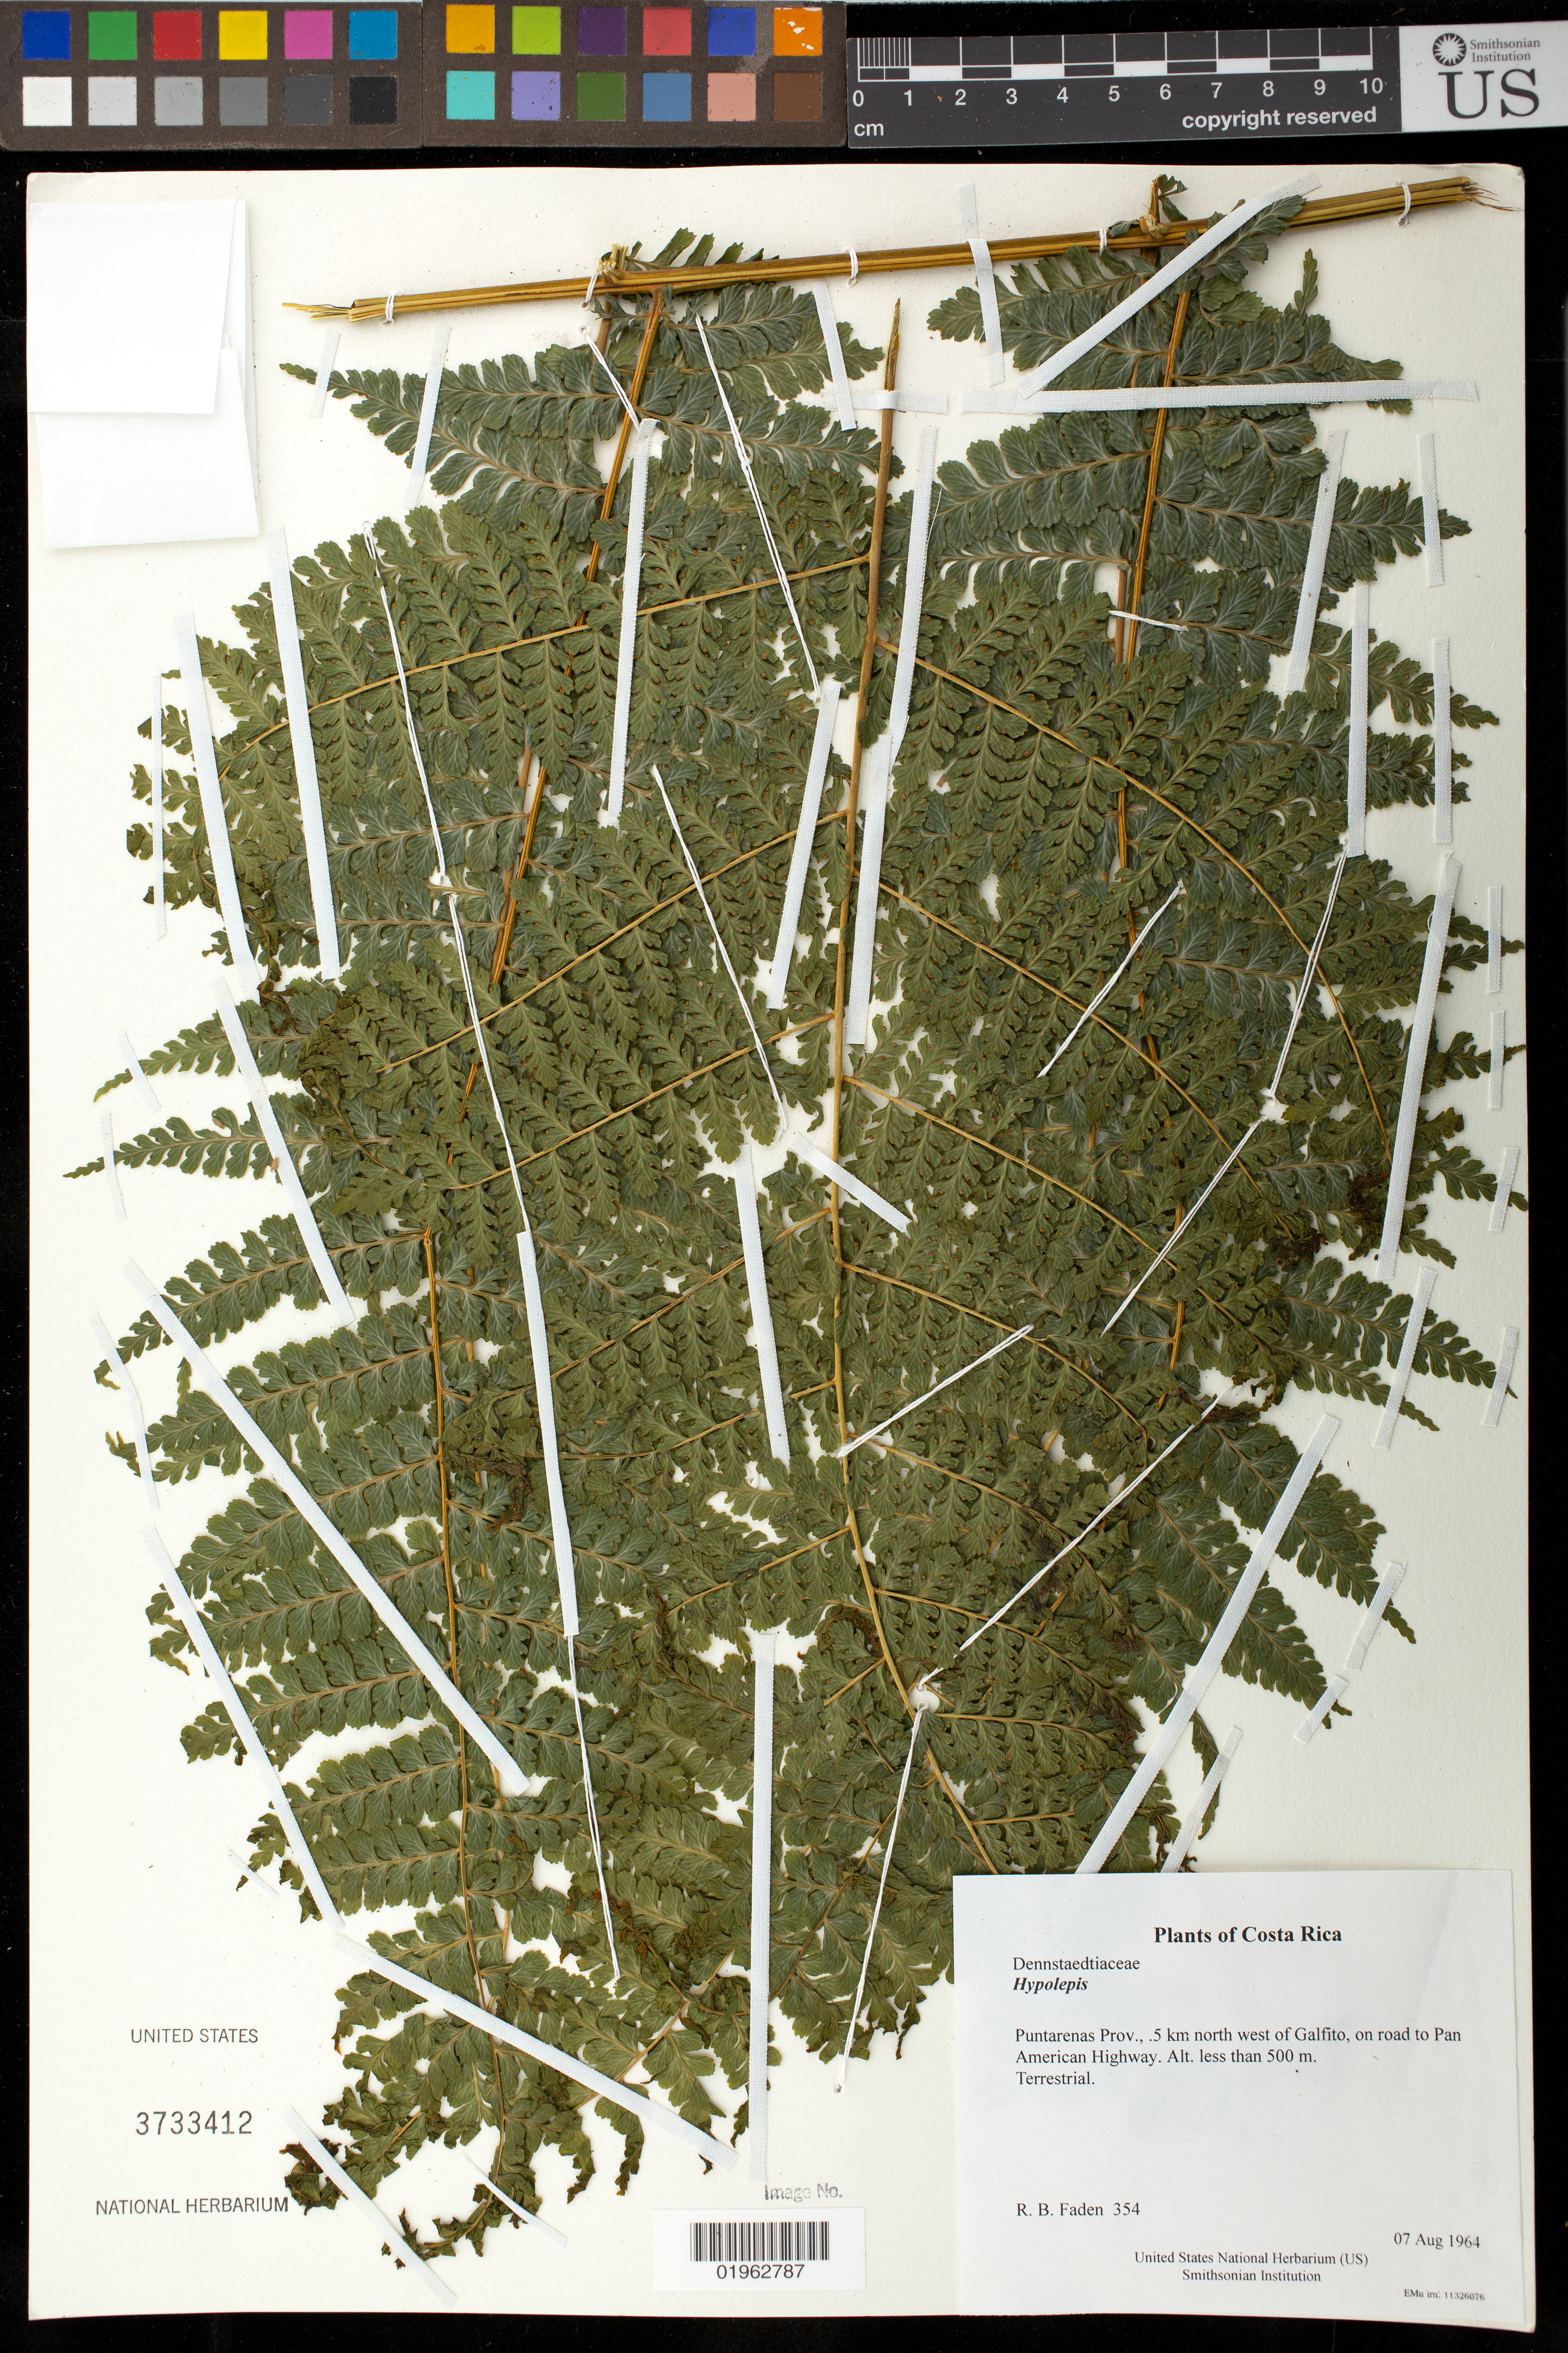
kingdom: Plantae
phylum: Tracheophyta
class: Polypodiopsida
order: Polypodiales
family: Dennstaedtiaceae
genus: Hypolepis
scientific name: Hypolepis sp.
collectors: R. B. Faden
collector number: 354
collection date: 1964-08-07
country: Costa Rica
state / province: Puntarenas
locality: .5 km north west of Galfito, on road to Pan American Highway. Alt. less than 500 m.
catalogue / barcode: US 3733412